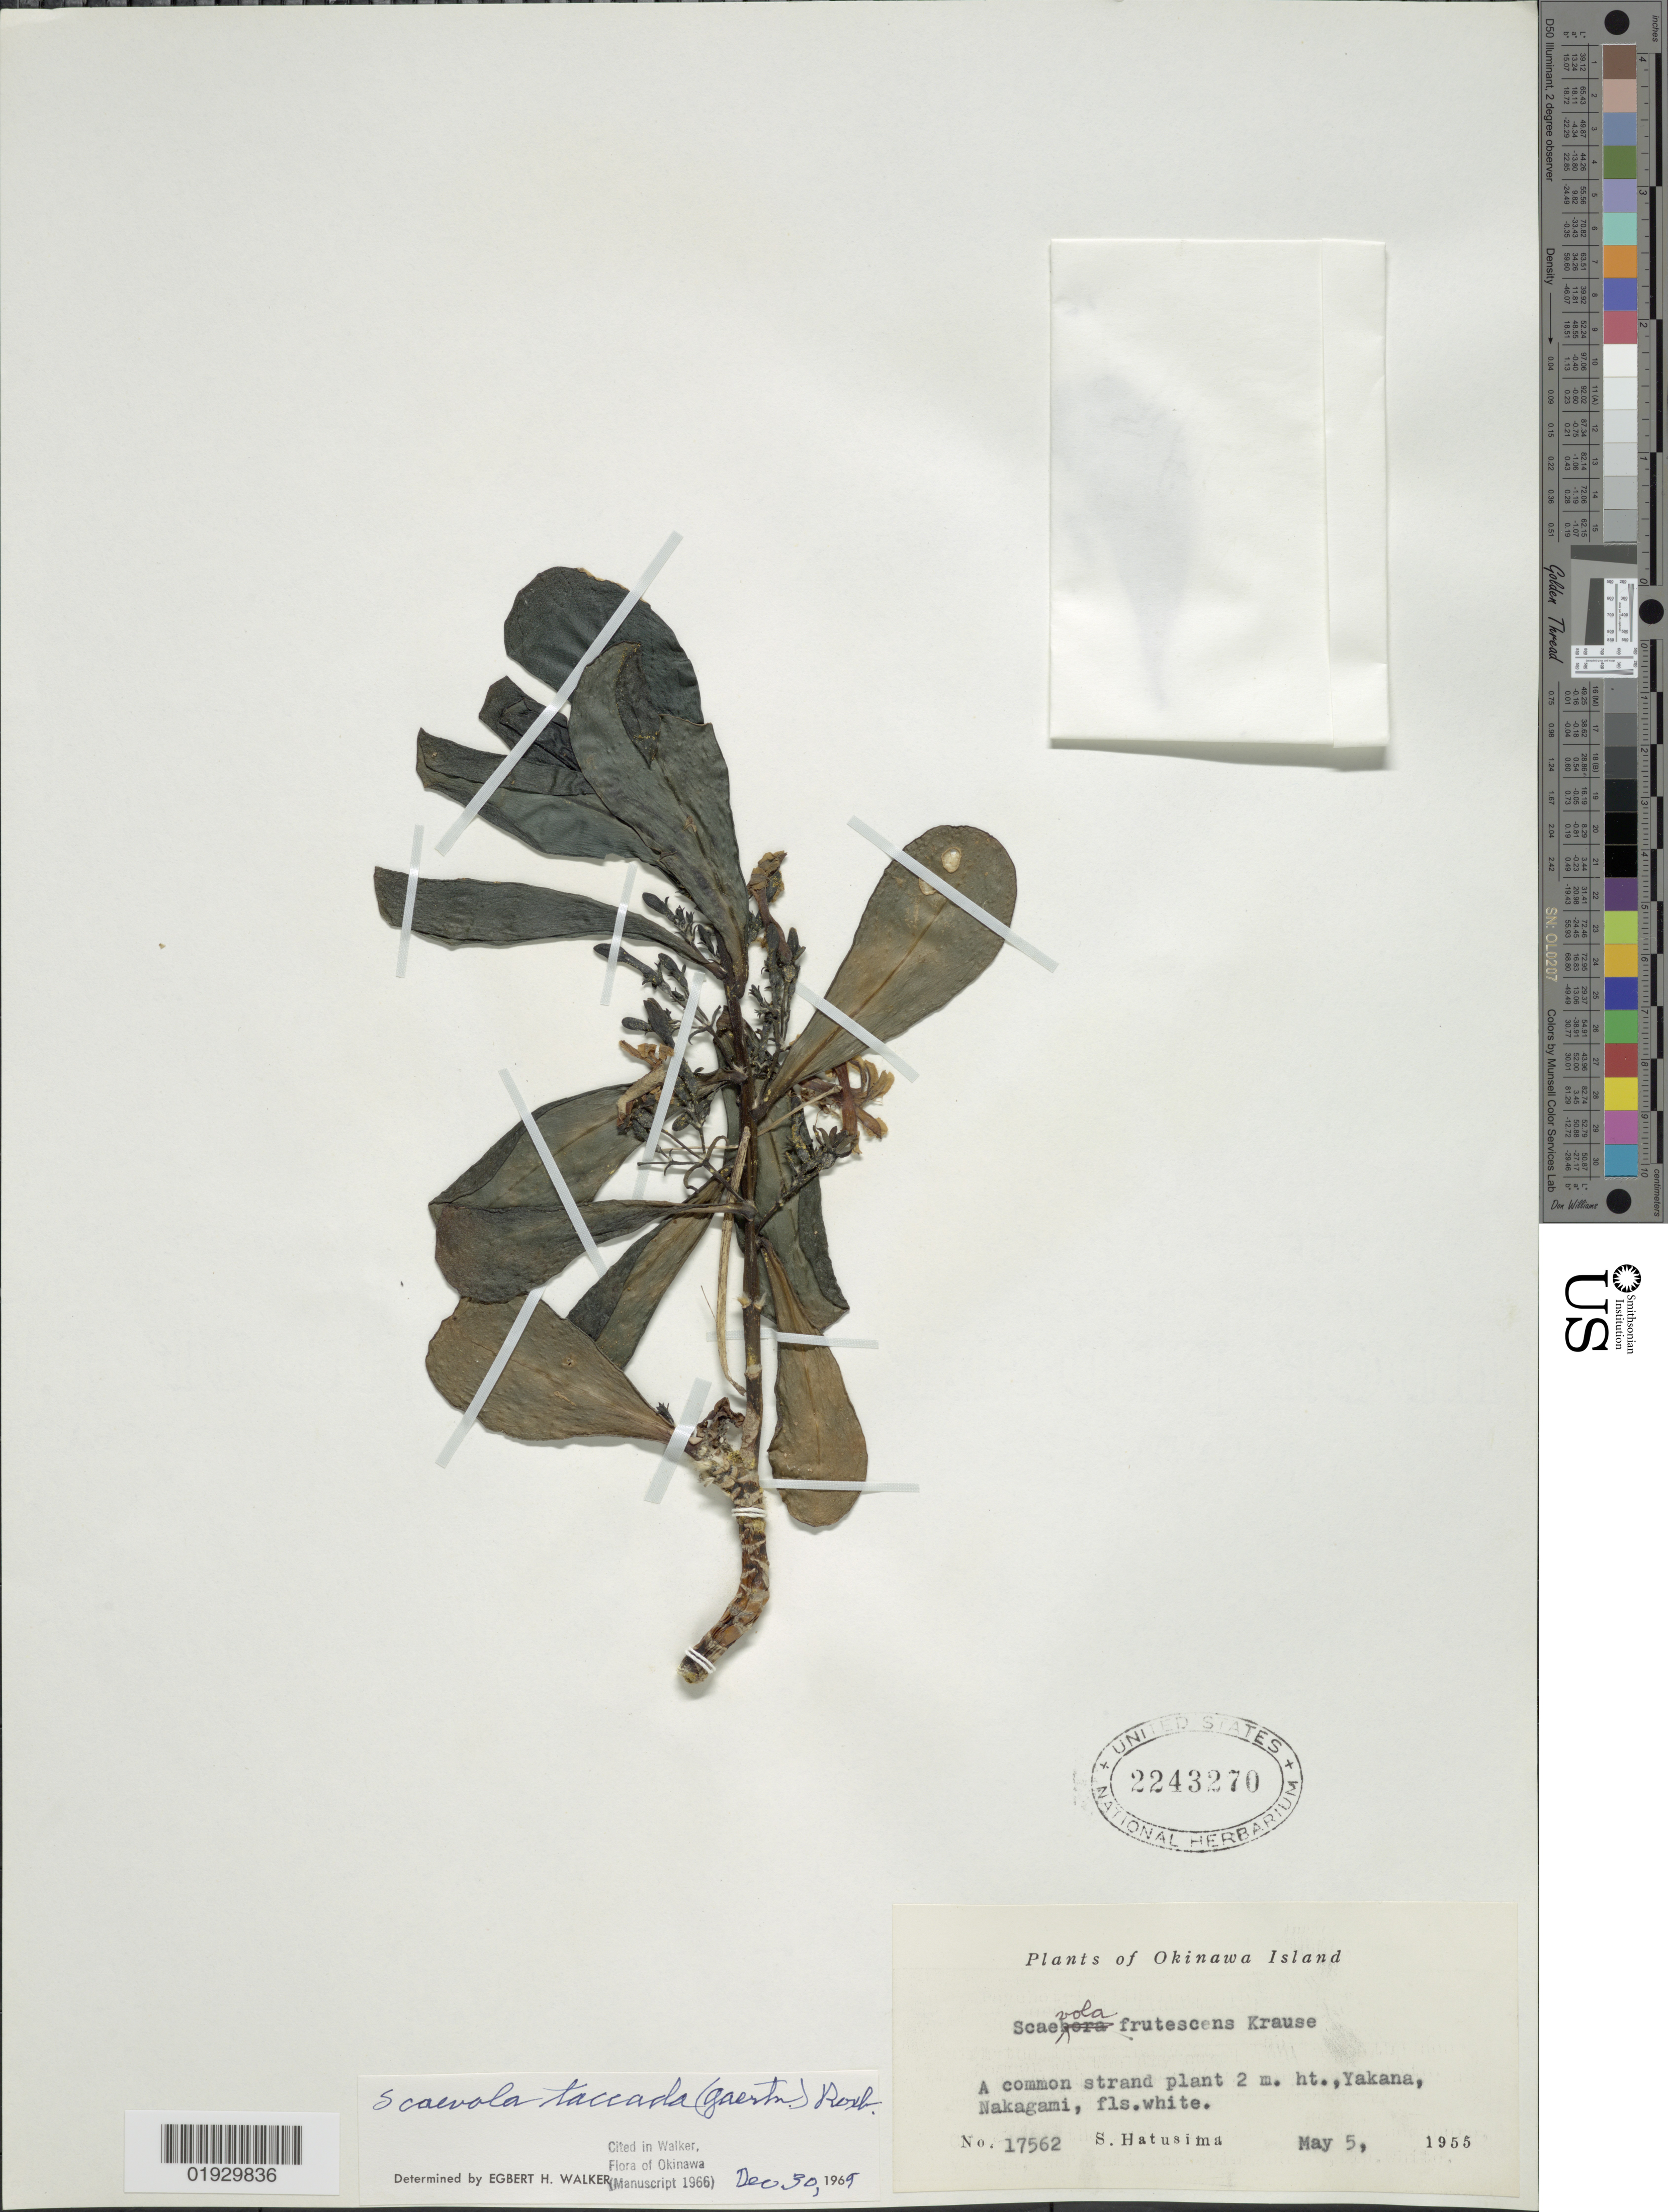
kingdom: Plantae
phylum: Tracheophyta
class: Magnoliopsida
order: Asterales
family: Goodeniaceae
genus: Scaevola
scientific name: Scaevola taccada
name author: (Gaertn.) Roxb.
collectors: S. Hatusima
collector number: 17562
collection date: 1955-05-05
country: Japan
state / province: Okinawa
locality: Okinawa Island. Yakana, Nakagami.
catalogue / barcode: US 2243270